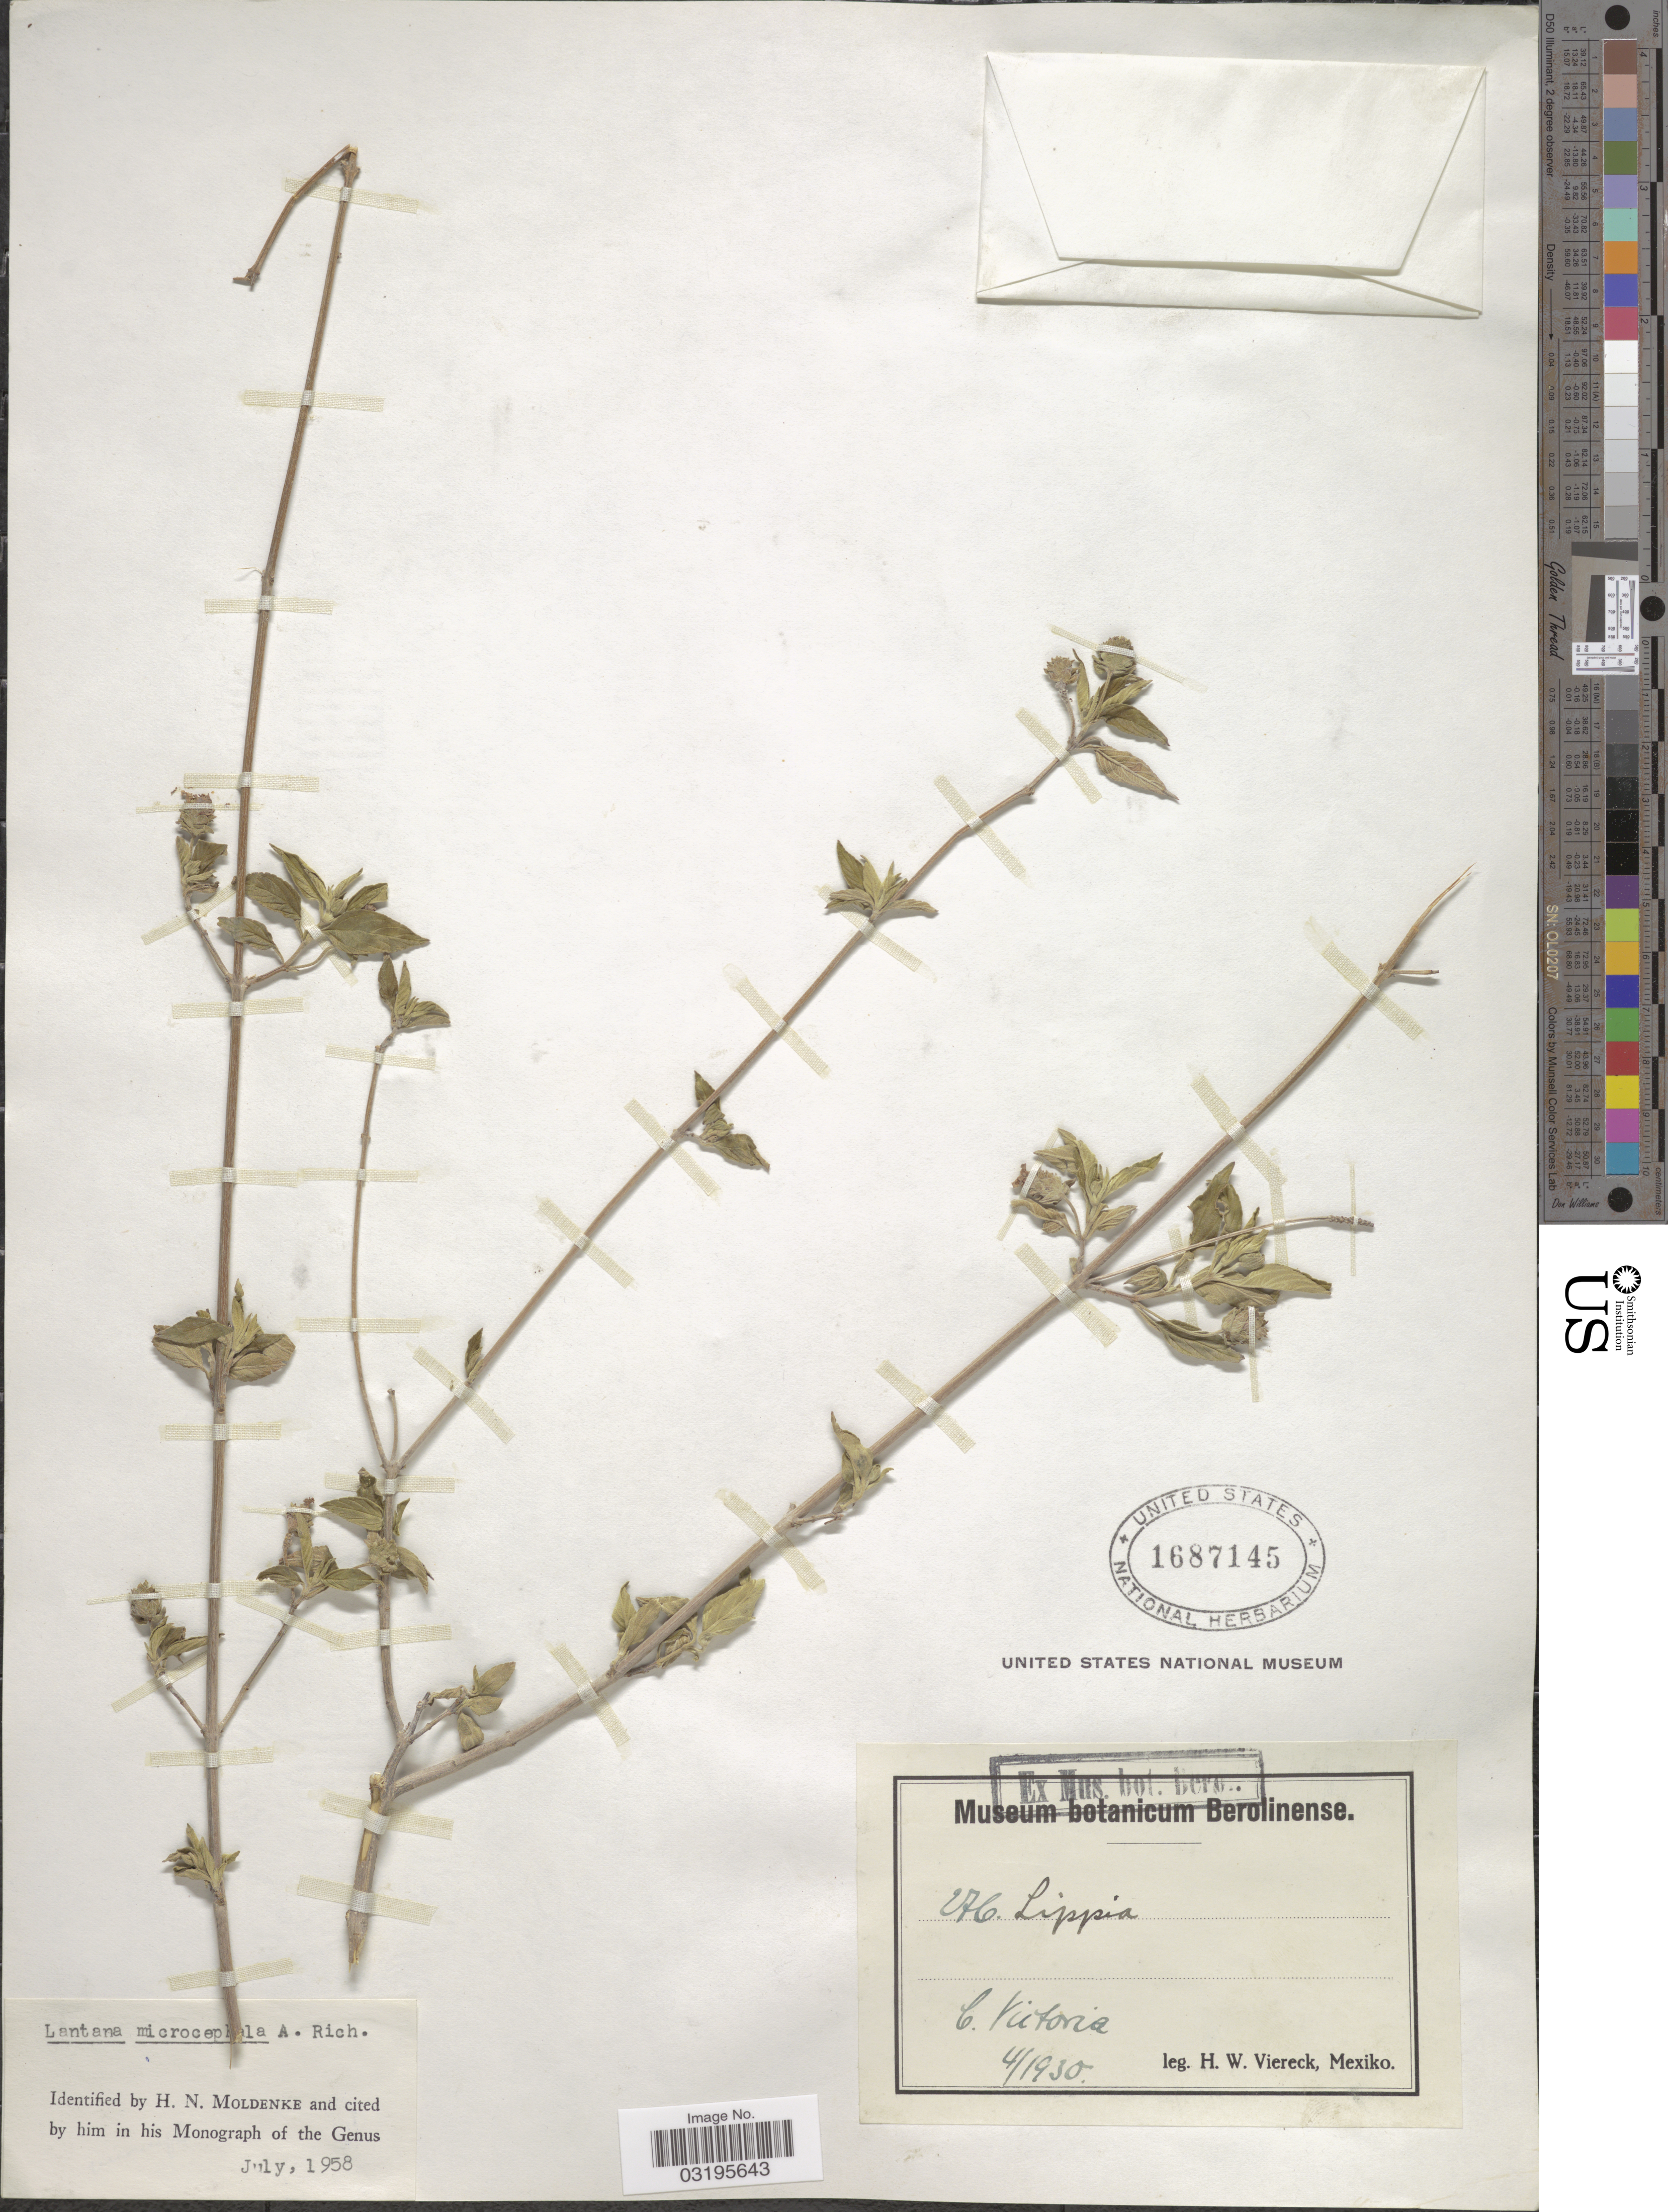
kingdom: Plantae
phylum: Tracheophyta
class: Magnoliopsida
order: Lamiales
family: Verbenaceae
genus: Lantana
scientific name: Lantana microcephala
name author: A. Rich. in Sagra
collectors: H. W. Viereck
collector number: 276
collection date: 1930-04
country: Mexico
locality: C. Victoria.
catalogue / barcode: US 1687145